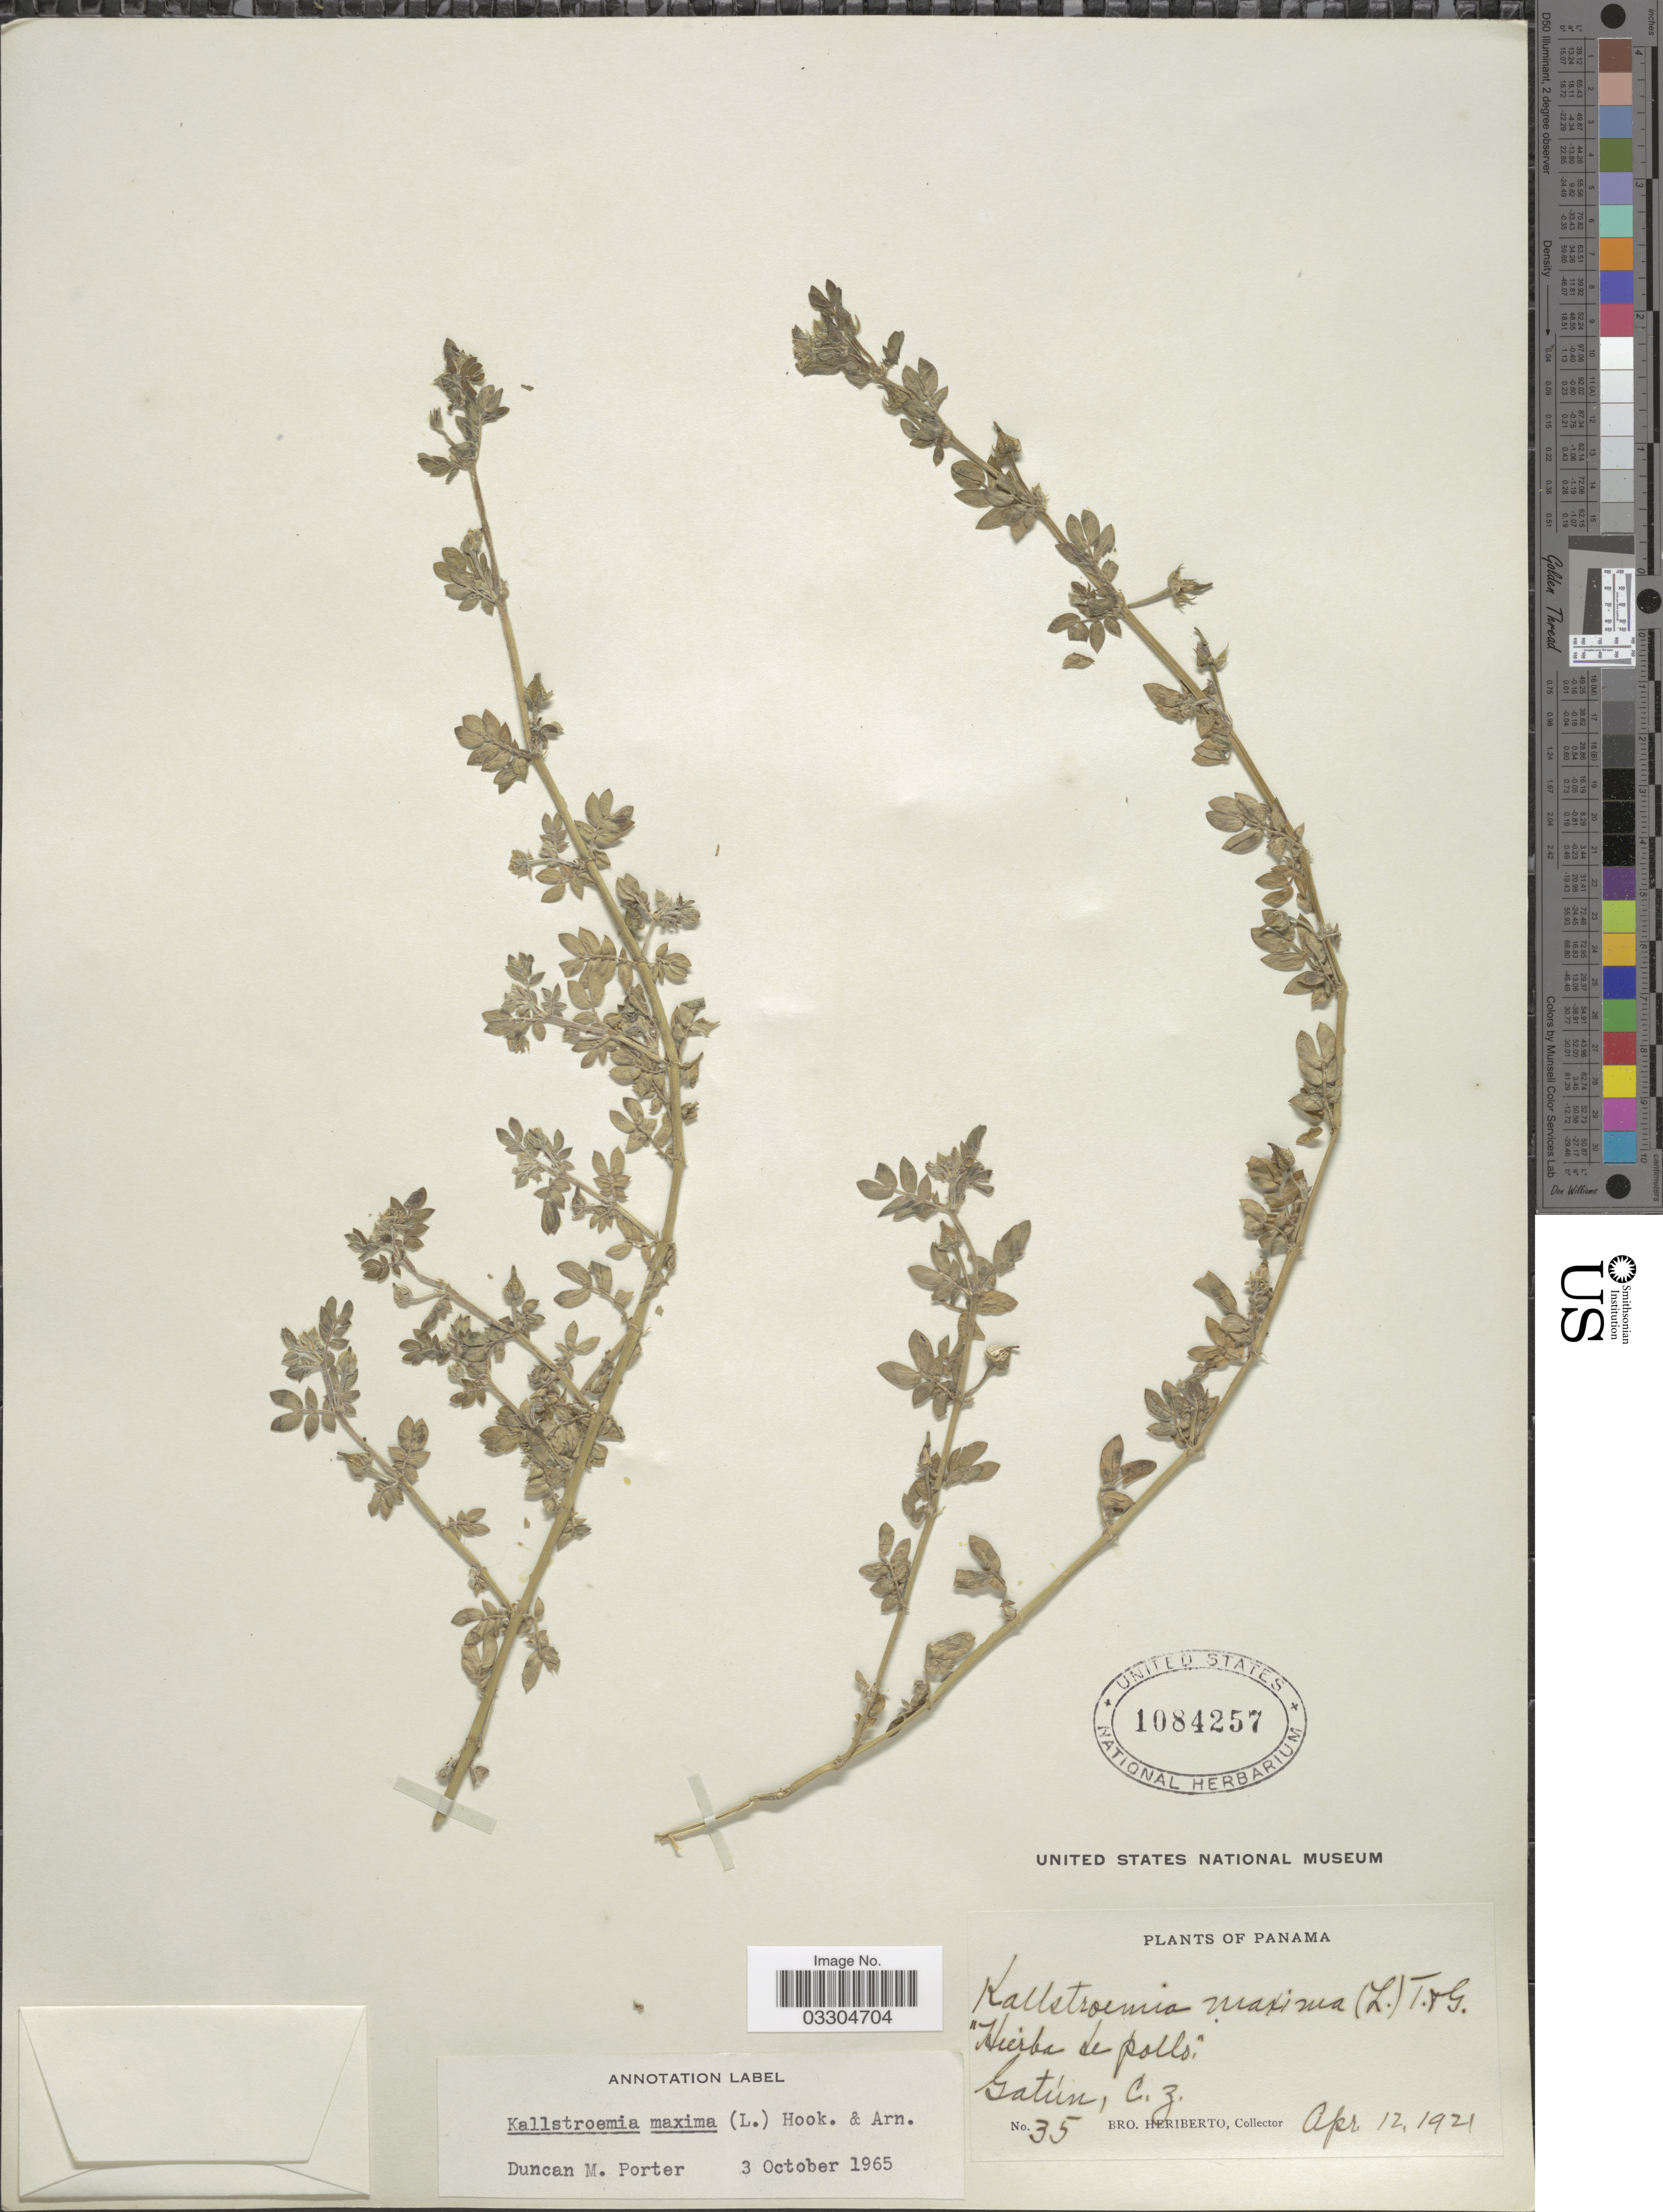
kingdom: Plantae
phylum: Tracheophyta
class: Magnoliopsida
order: Zygophyllales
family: Zygophyllaceae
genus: Kallstroemia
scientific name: Kallstroemia maxima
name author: (L.) Hook. & Arn.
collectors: B. Heriberto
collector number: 35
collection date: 1921-04-12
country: Panama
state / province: Colón / Panamá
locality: Gatún, C. Z.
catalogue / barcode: US 1084257